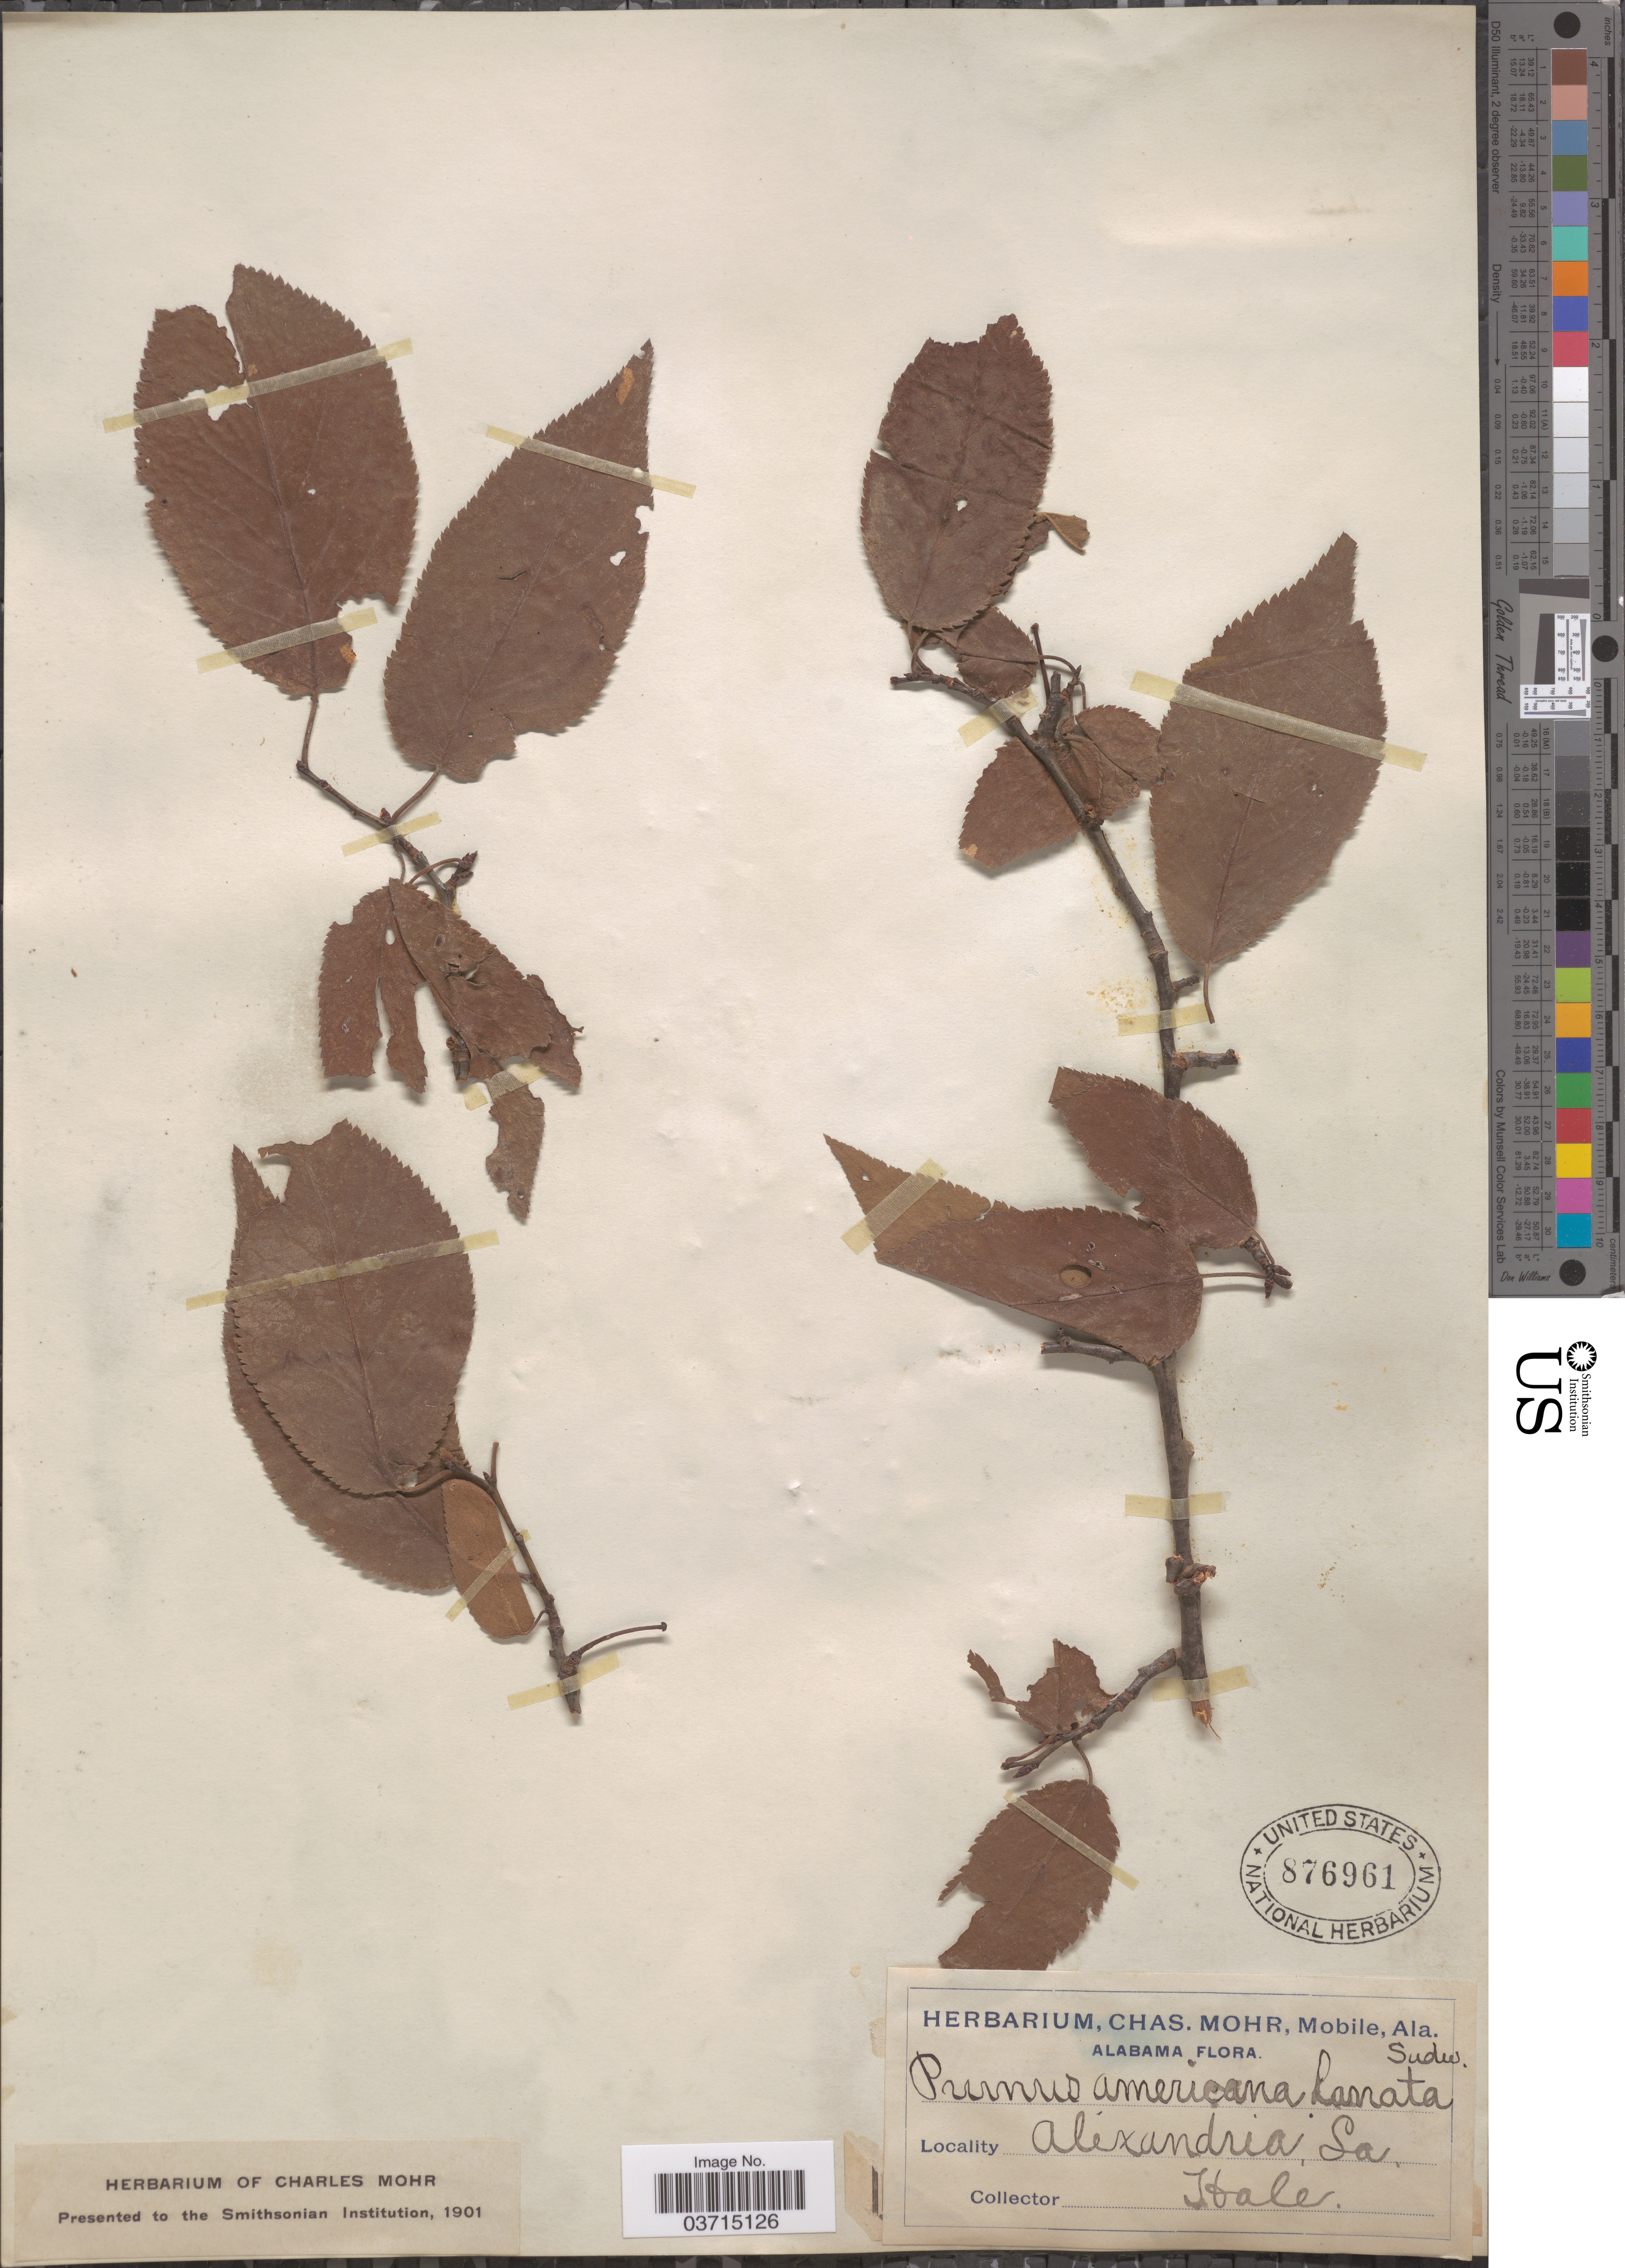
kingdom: Plantae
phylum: Tracheophyta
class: Magnoliopsida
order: Rosales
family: Rosaceae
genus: Prunus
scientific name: Prunus americana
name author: Marshall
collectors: -- Hale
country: United States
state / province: Louisiana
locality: Alexandria.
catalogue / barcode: US 876961